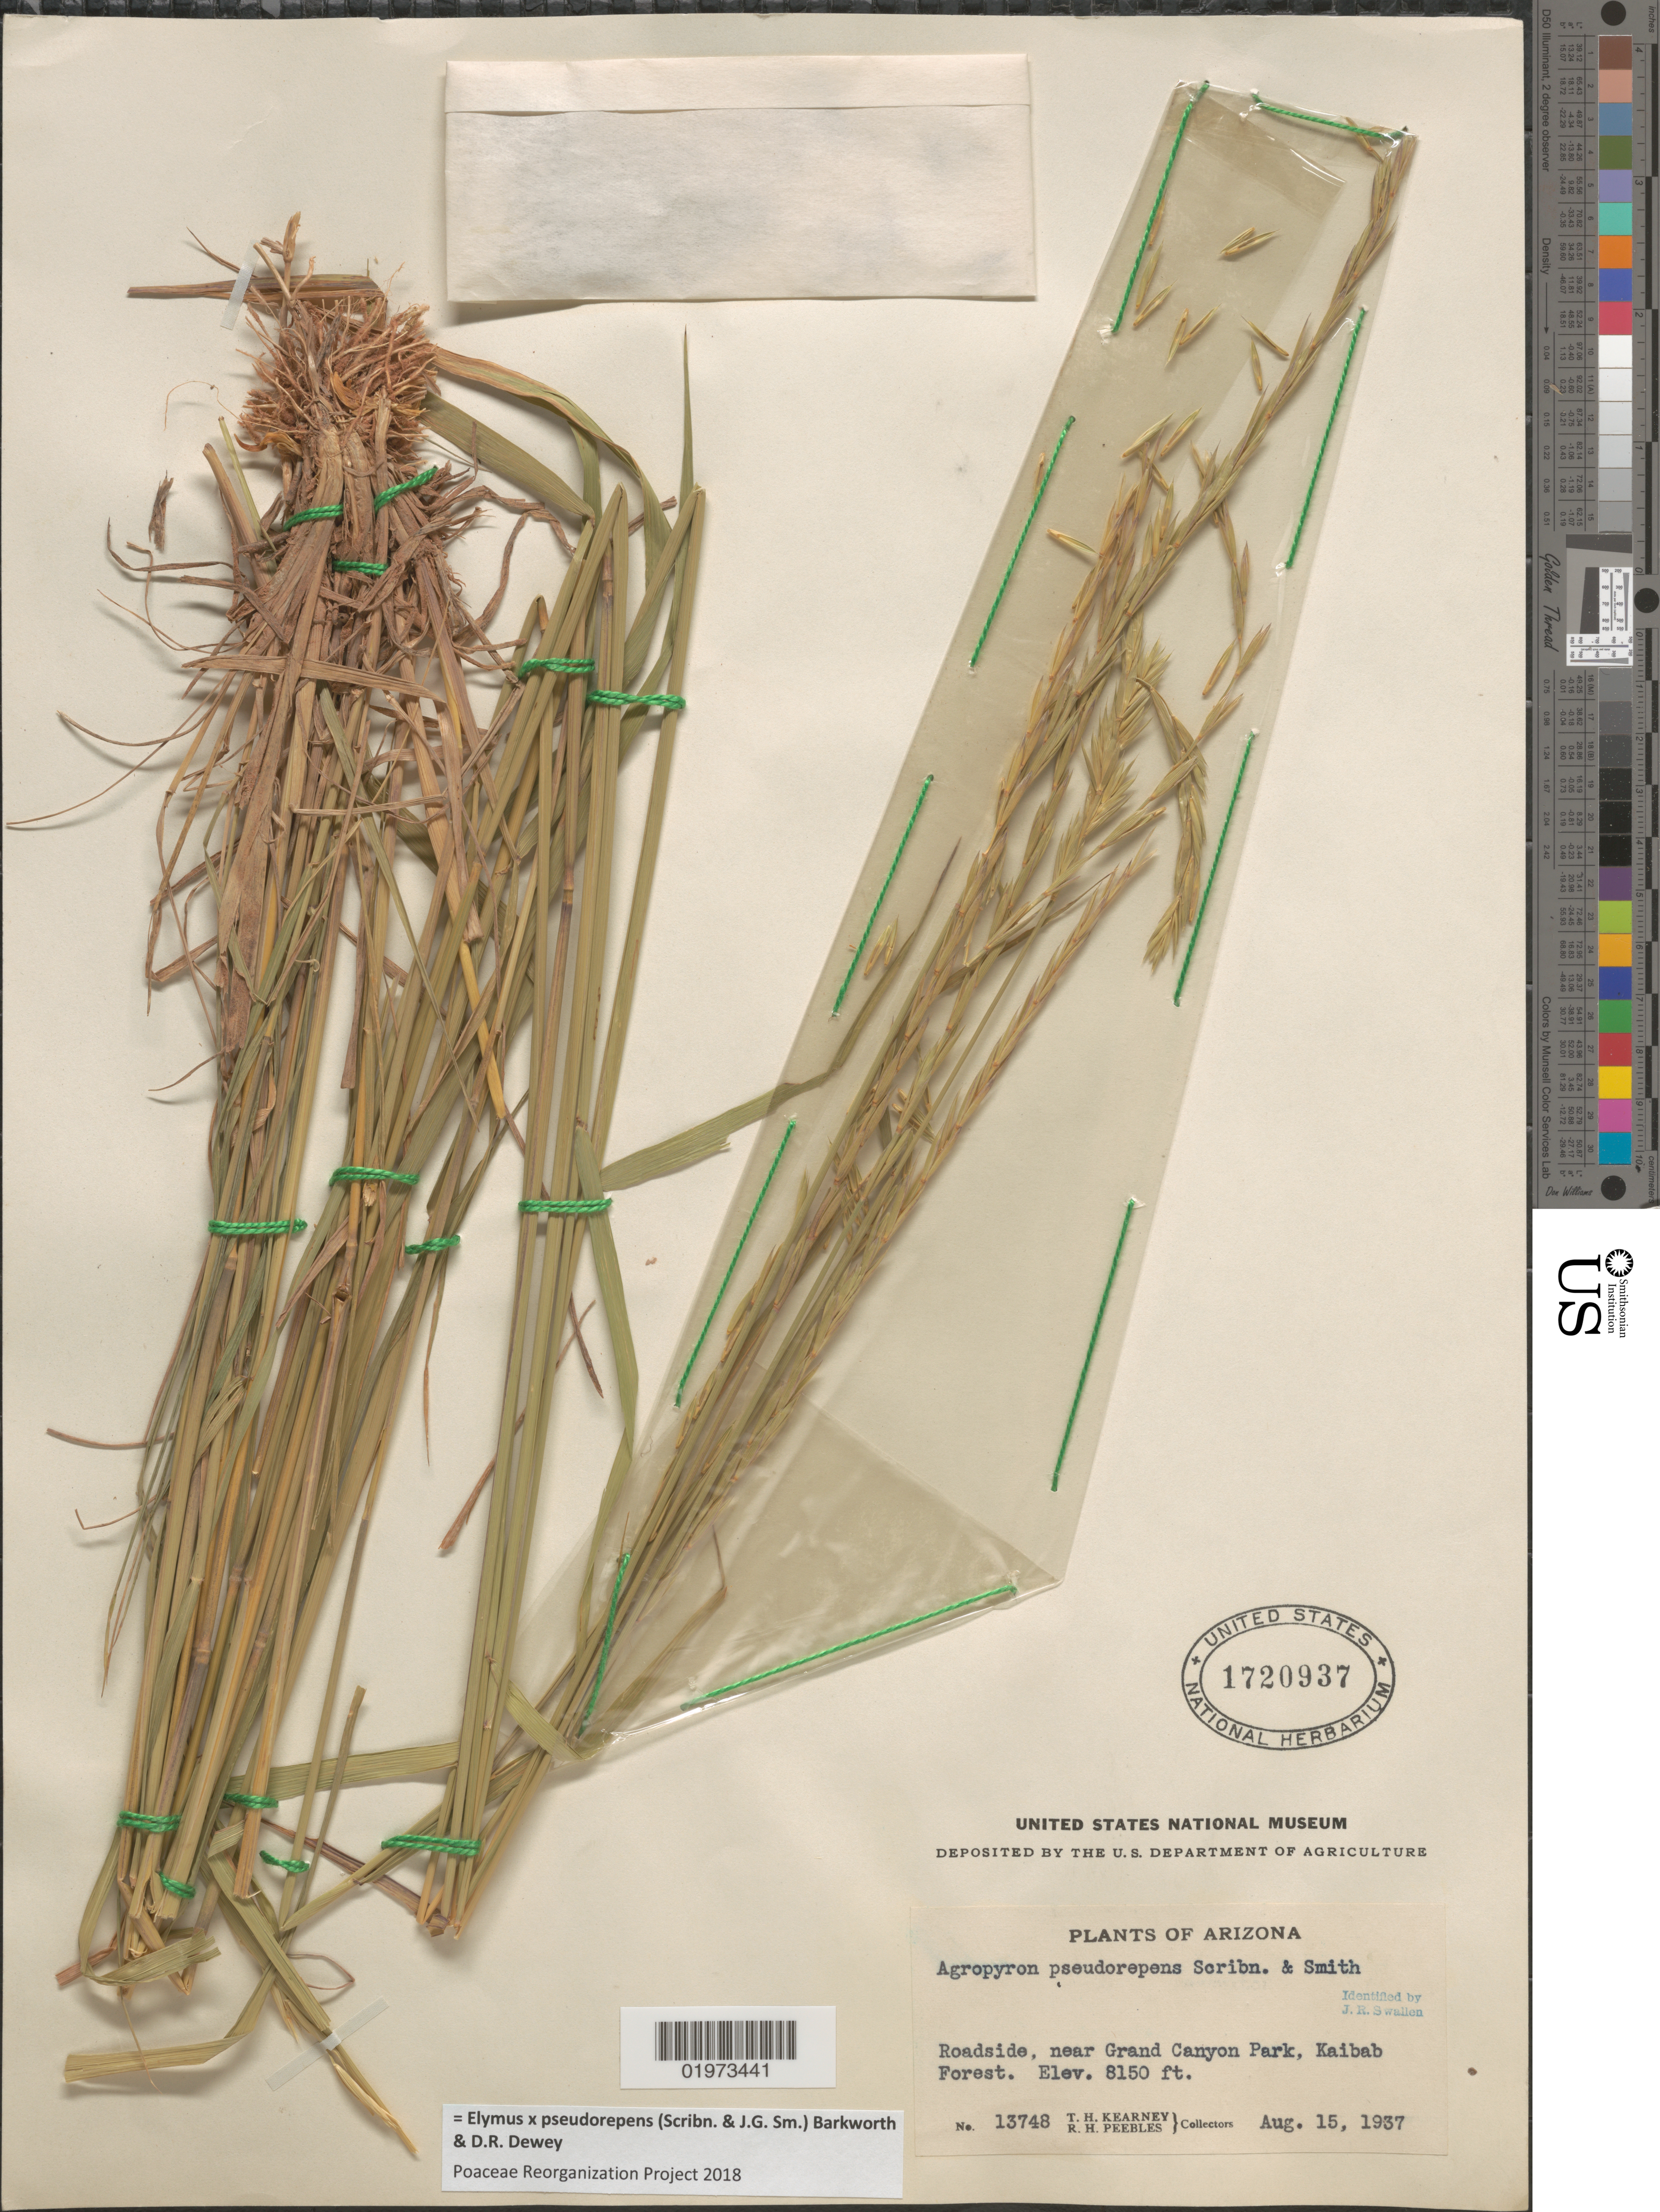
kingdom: Plantae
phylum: Tracheophyta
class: Liliopsida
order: Poales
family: Poaceae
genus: Elymus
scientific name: Elymus x pseudorepens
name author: (Scribn. & J.G. Sm.) Barkworth & Dewey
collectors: T. H. Kearney & R. H. Peebles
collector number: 13748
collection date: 1937-08-15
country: United States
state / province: Arizona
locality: Roadside, near Grand Canyon Park, Kaibab Forest.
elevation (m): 2484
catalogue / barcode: US 1720937